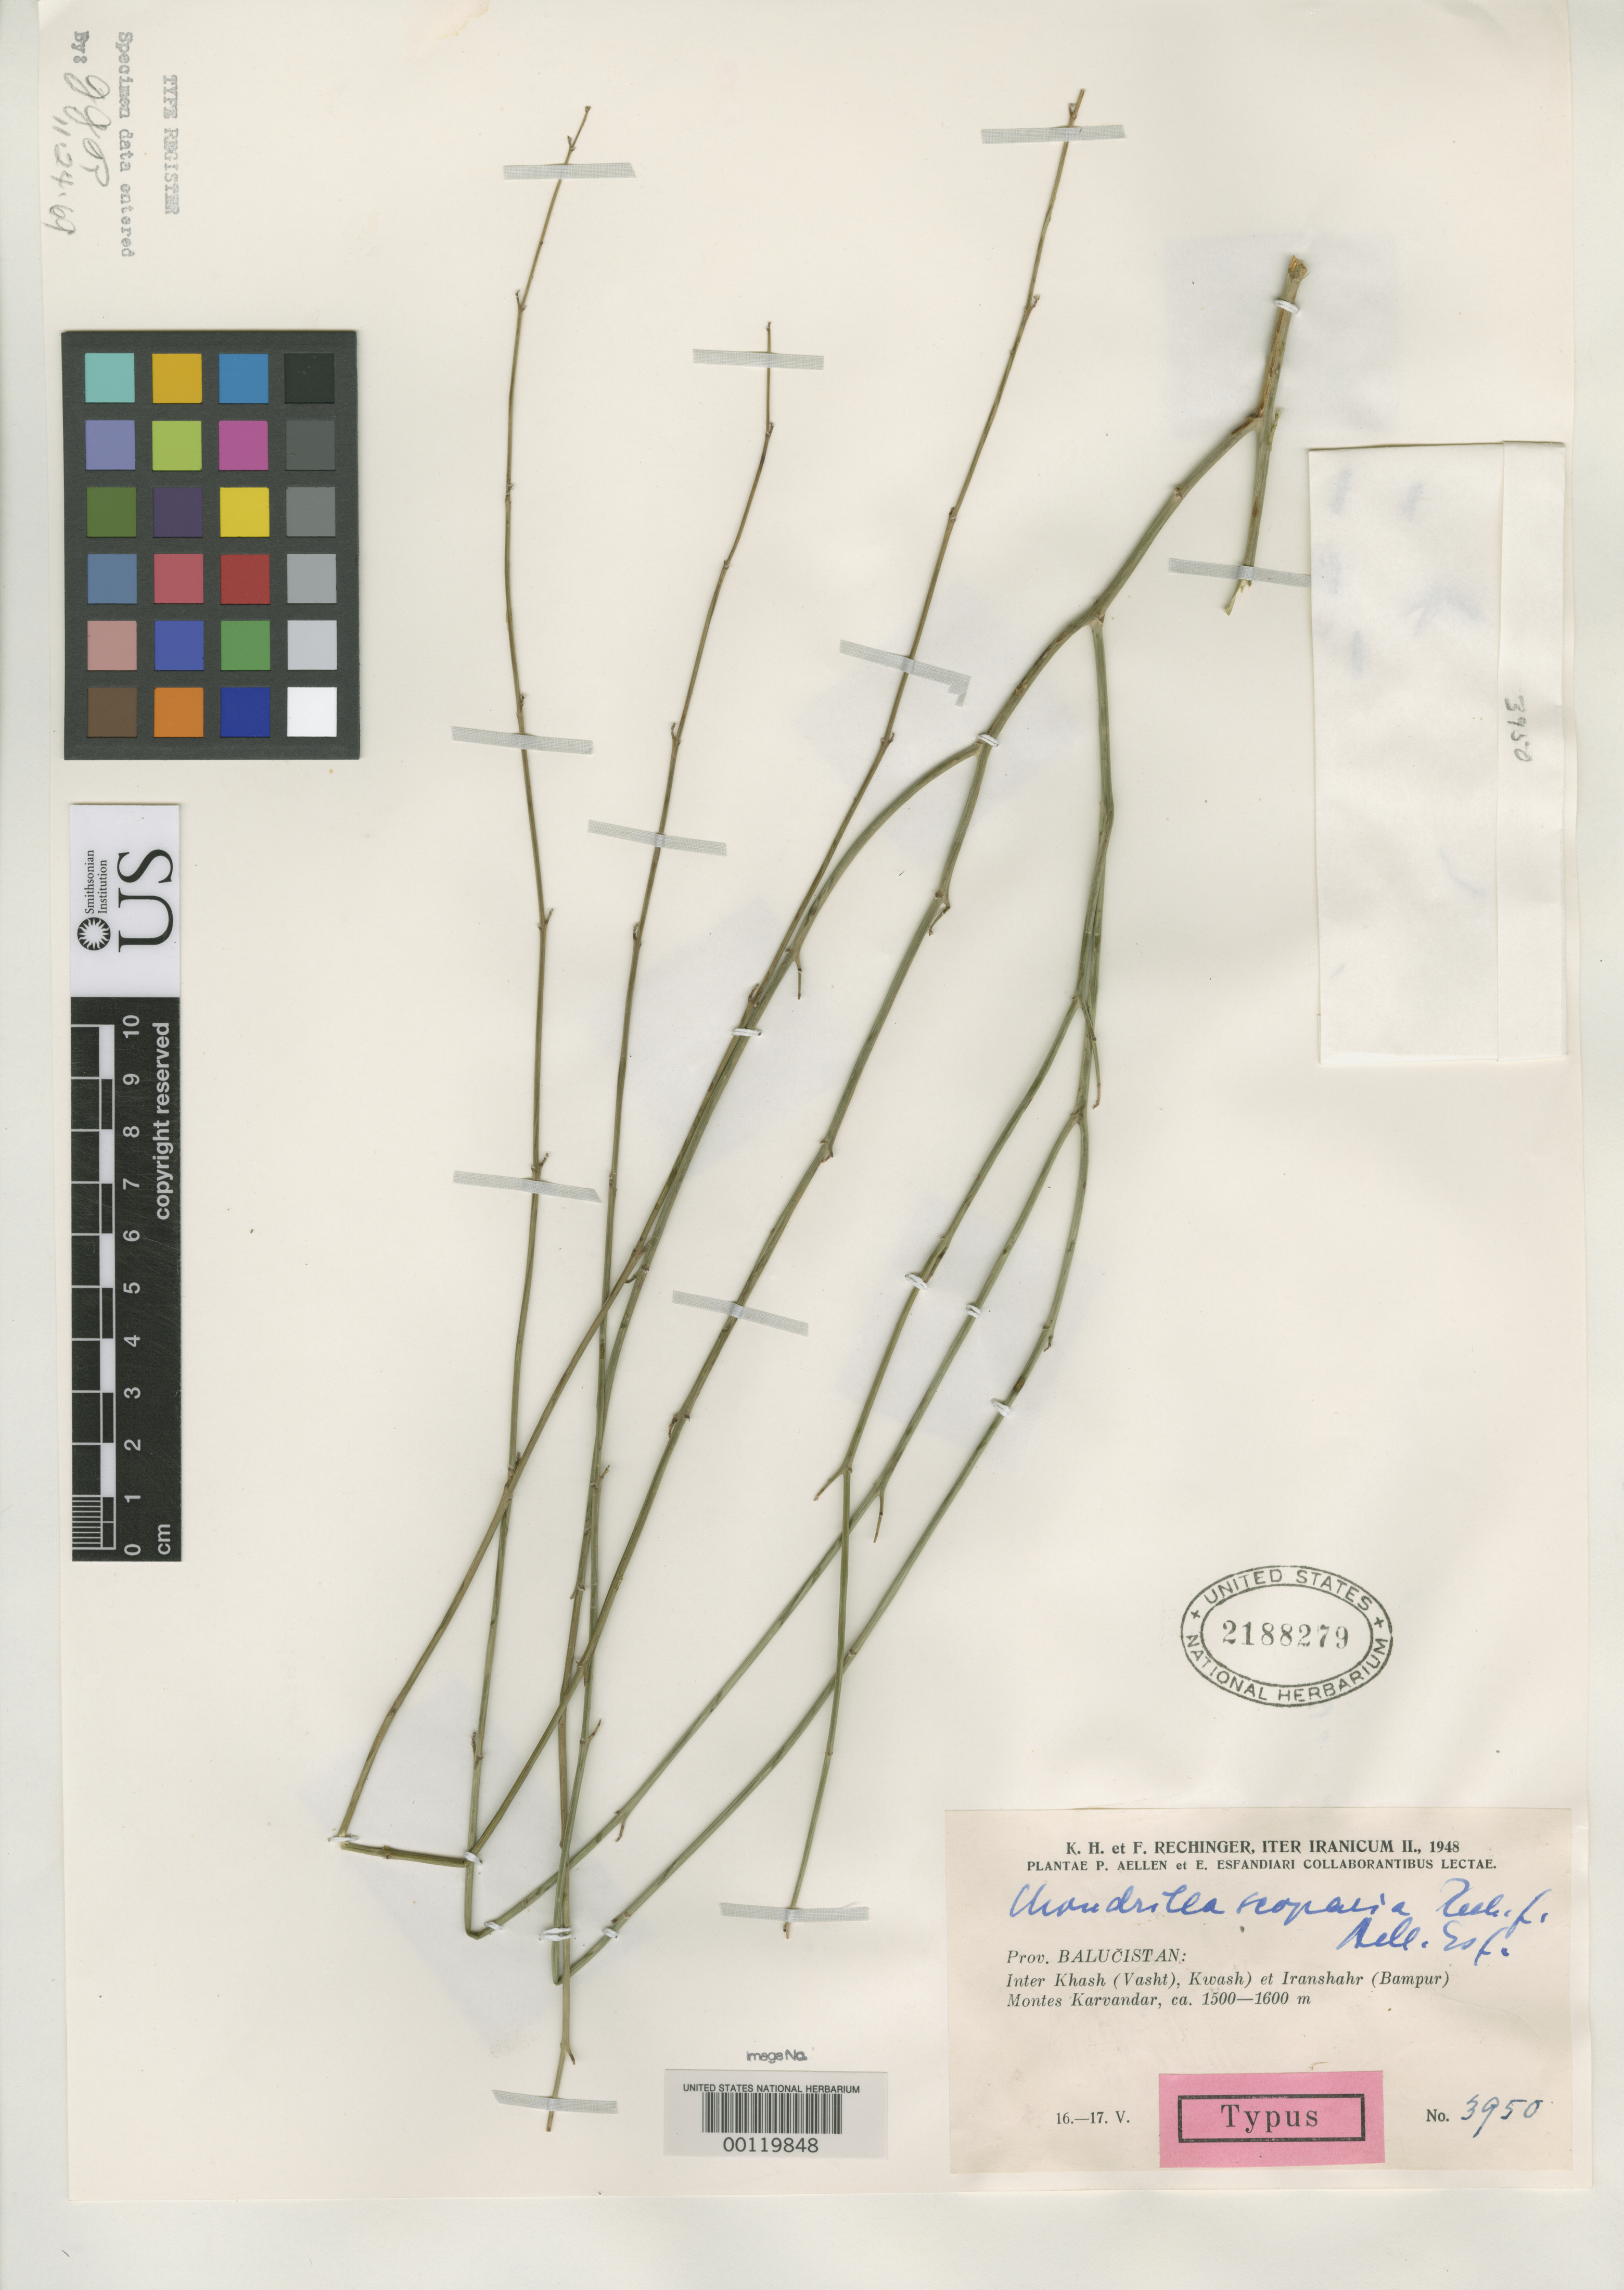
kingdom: Plantae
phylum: Tracheophyta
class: Magnoliopsida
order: Asterales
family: Asteraceae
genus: Chondrilla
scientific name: Chondrilla scoparia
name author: Rech. f.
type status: Type Collection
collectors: K. H. Rechinger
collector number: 3950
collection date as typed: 16 May 1948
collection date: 1948-05-16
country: Iran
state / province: Sistan and Baluchistan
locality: Between Khash and Iranshahr.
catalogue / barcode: US 2188279